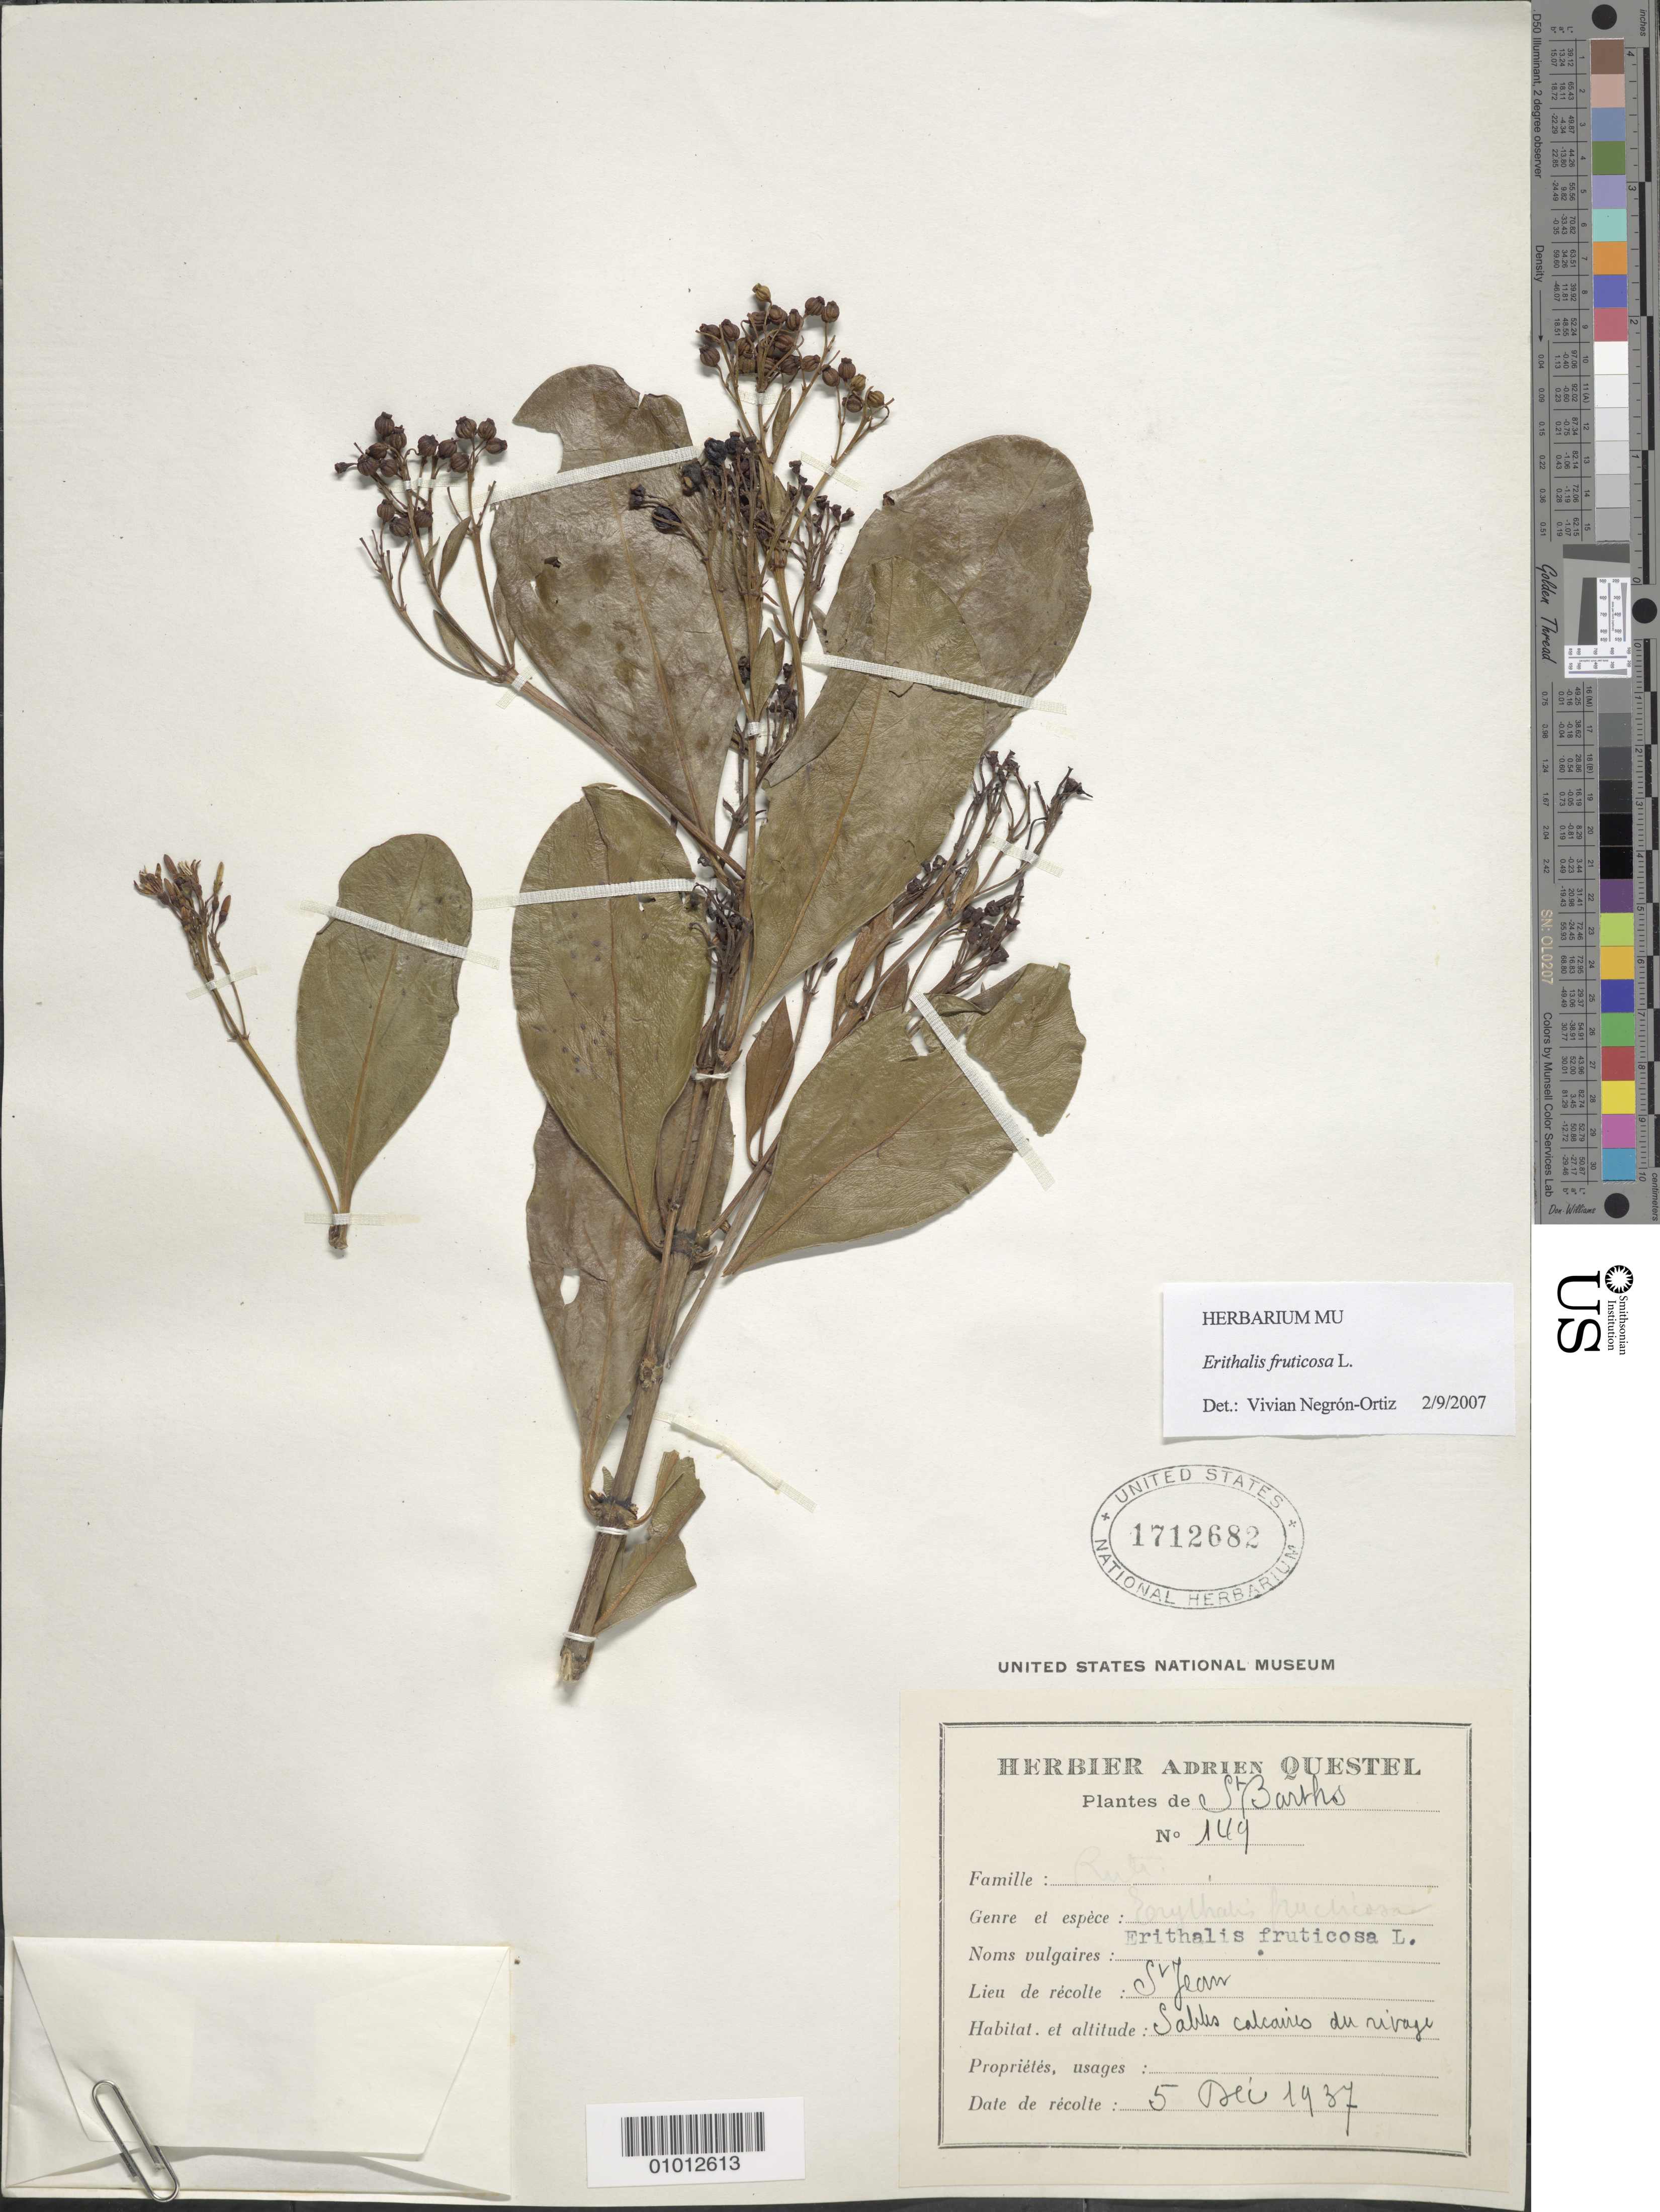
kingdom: Plantae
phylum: Tracheophyta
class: Magnoliopsida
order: Gentianales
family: Rubiaceae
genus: Erithalis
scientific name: Erithalis fruticosa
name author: L.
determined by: Negrón-Ortiz, V.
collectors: A. Questel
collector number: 149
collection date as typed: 05 Dec 1937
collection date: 1937-12-05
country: Saint Barthélemy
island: St. Barthélemy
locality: St. Jean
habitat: Sables calcaires de rivage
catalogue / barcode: US 1712682